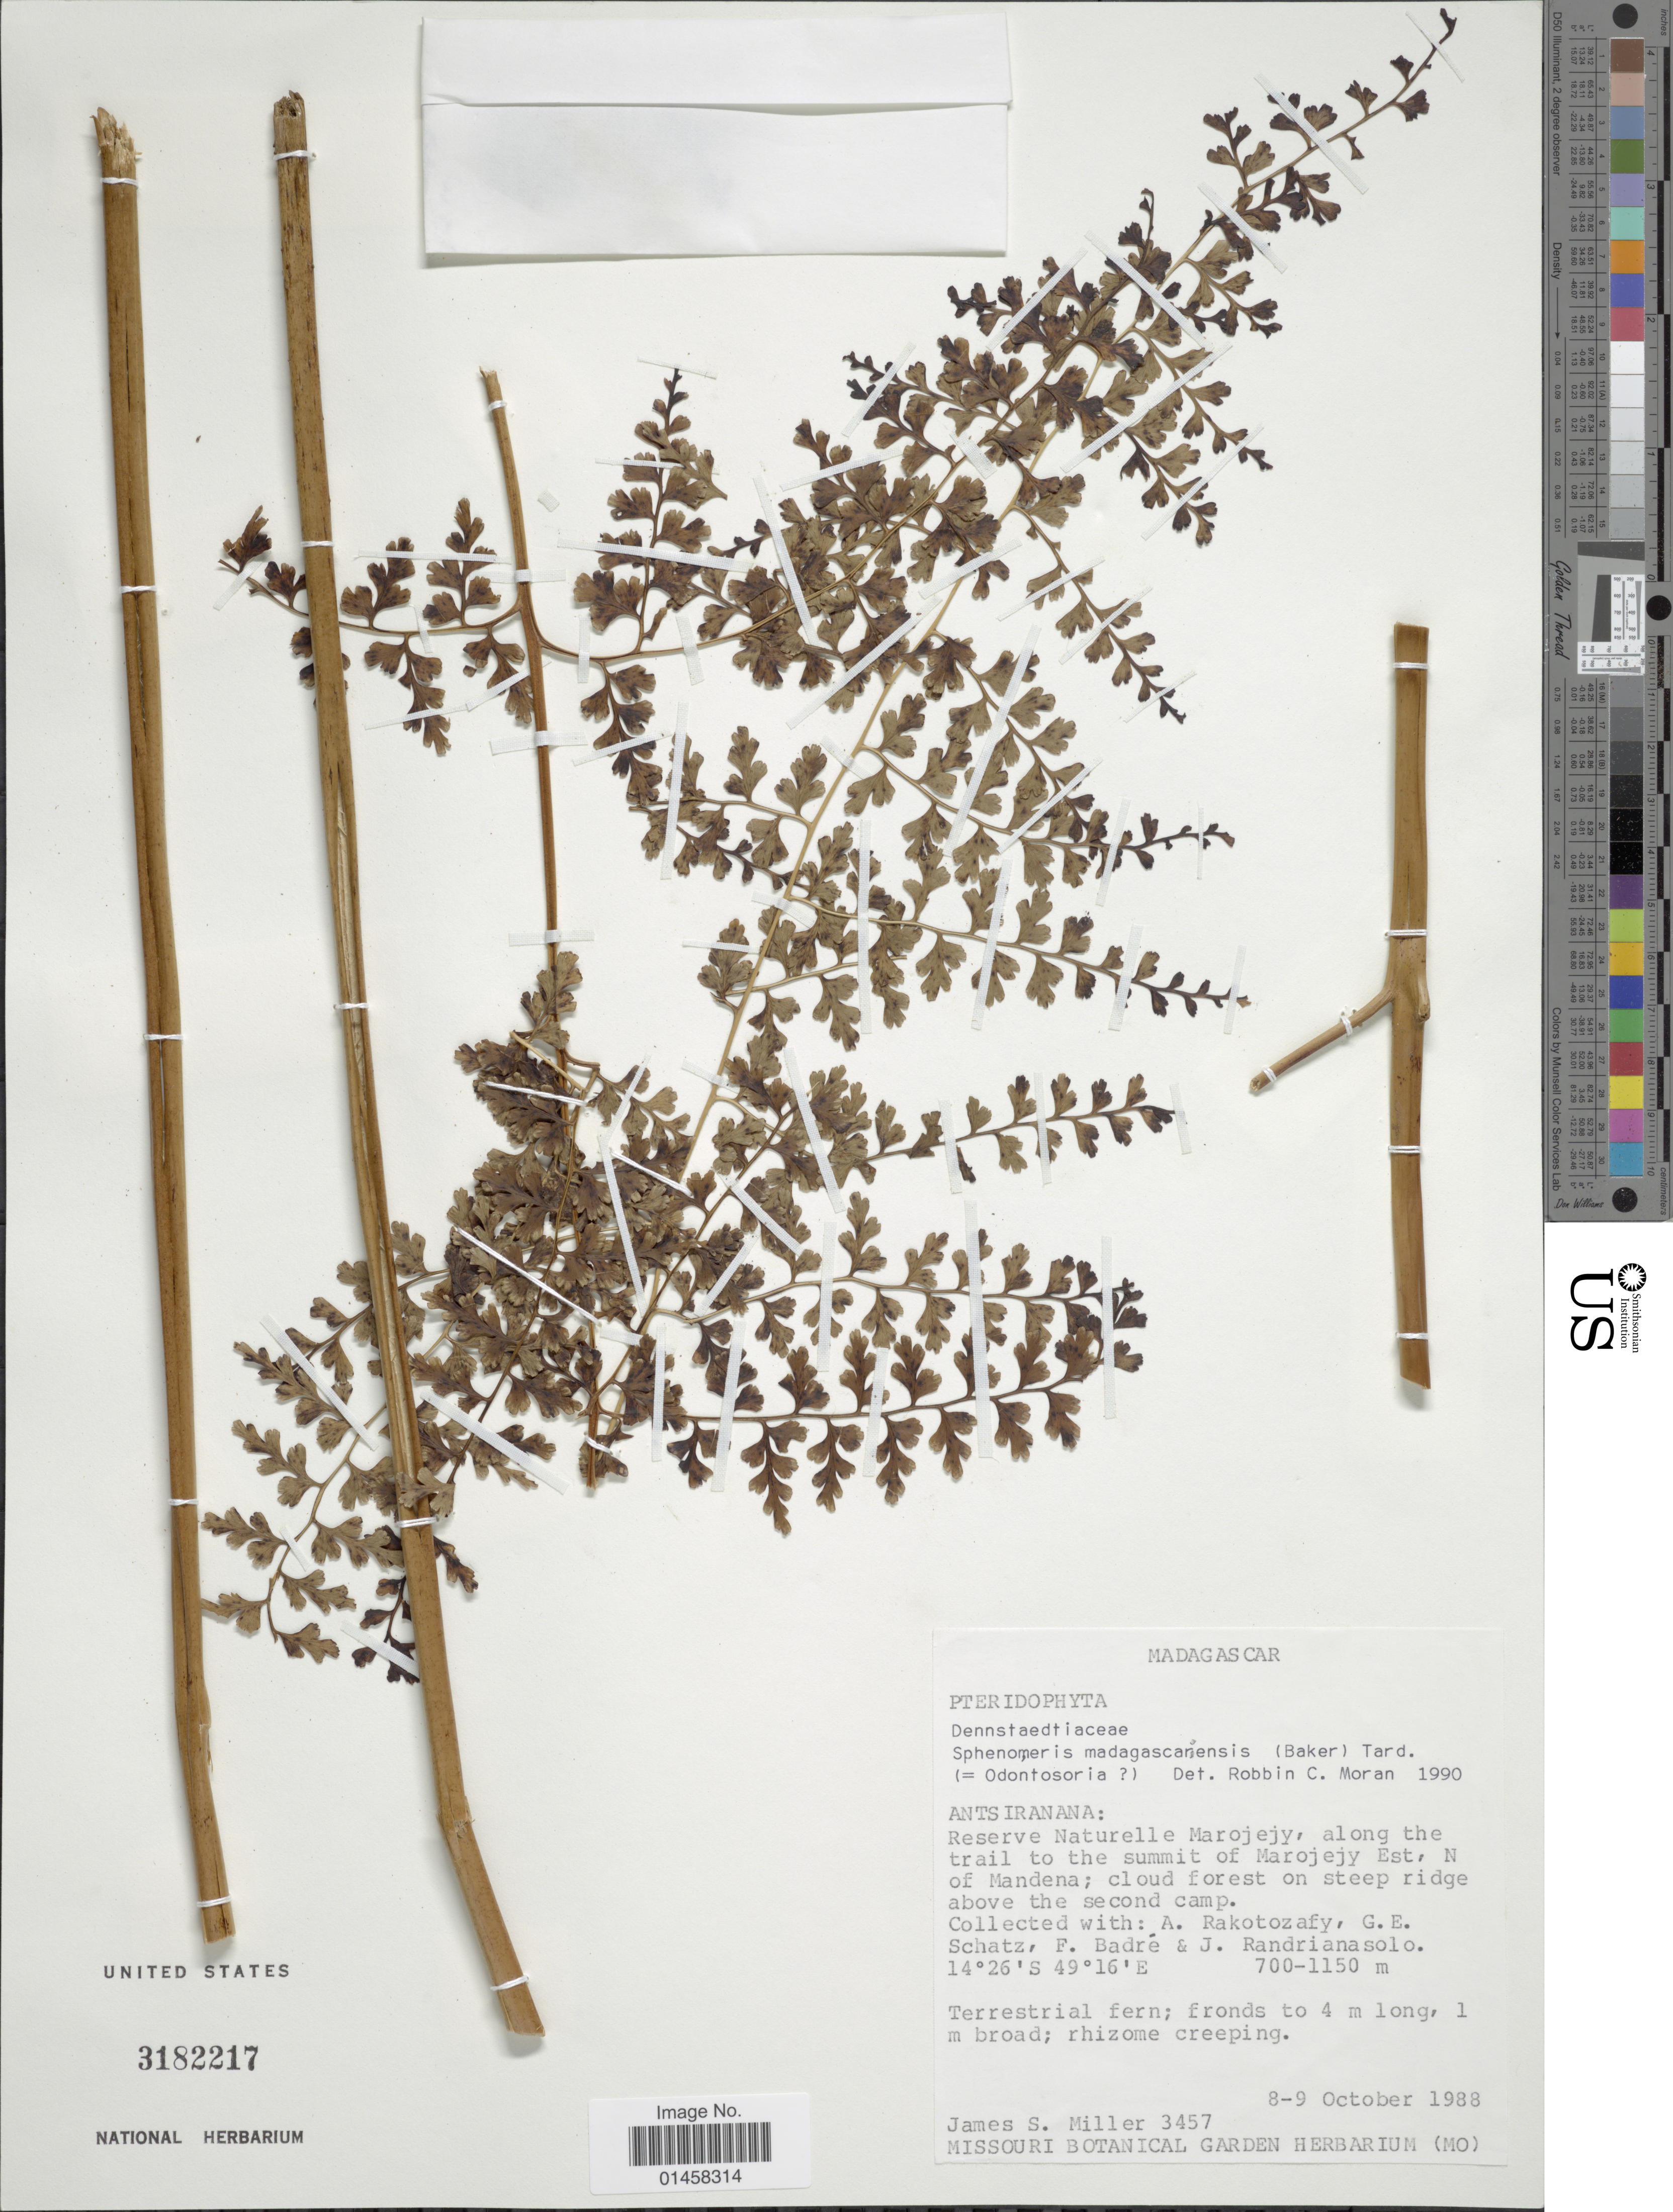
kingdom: Plantae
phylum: Tracheophyta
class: Polypodiopsida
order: Polypodiales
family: Lindsaeaceae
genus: Sphenomeris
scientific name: Sphenomeris melleri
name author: (Hook.) C. Chr.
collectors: J. S. Miller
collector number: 3457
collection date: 1988-10-08/1988-10-09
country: Madagascar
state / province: Sava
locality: Reserve Naturelle Marojejy, along the trail to the summit of Marojejy Est, N of Mandena; cloud forest on steep ridge above the second camp.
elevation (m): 700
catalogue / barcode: US 3182217